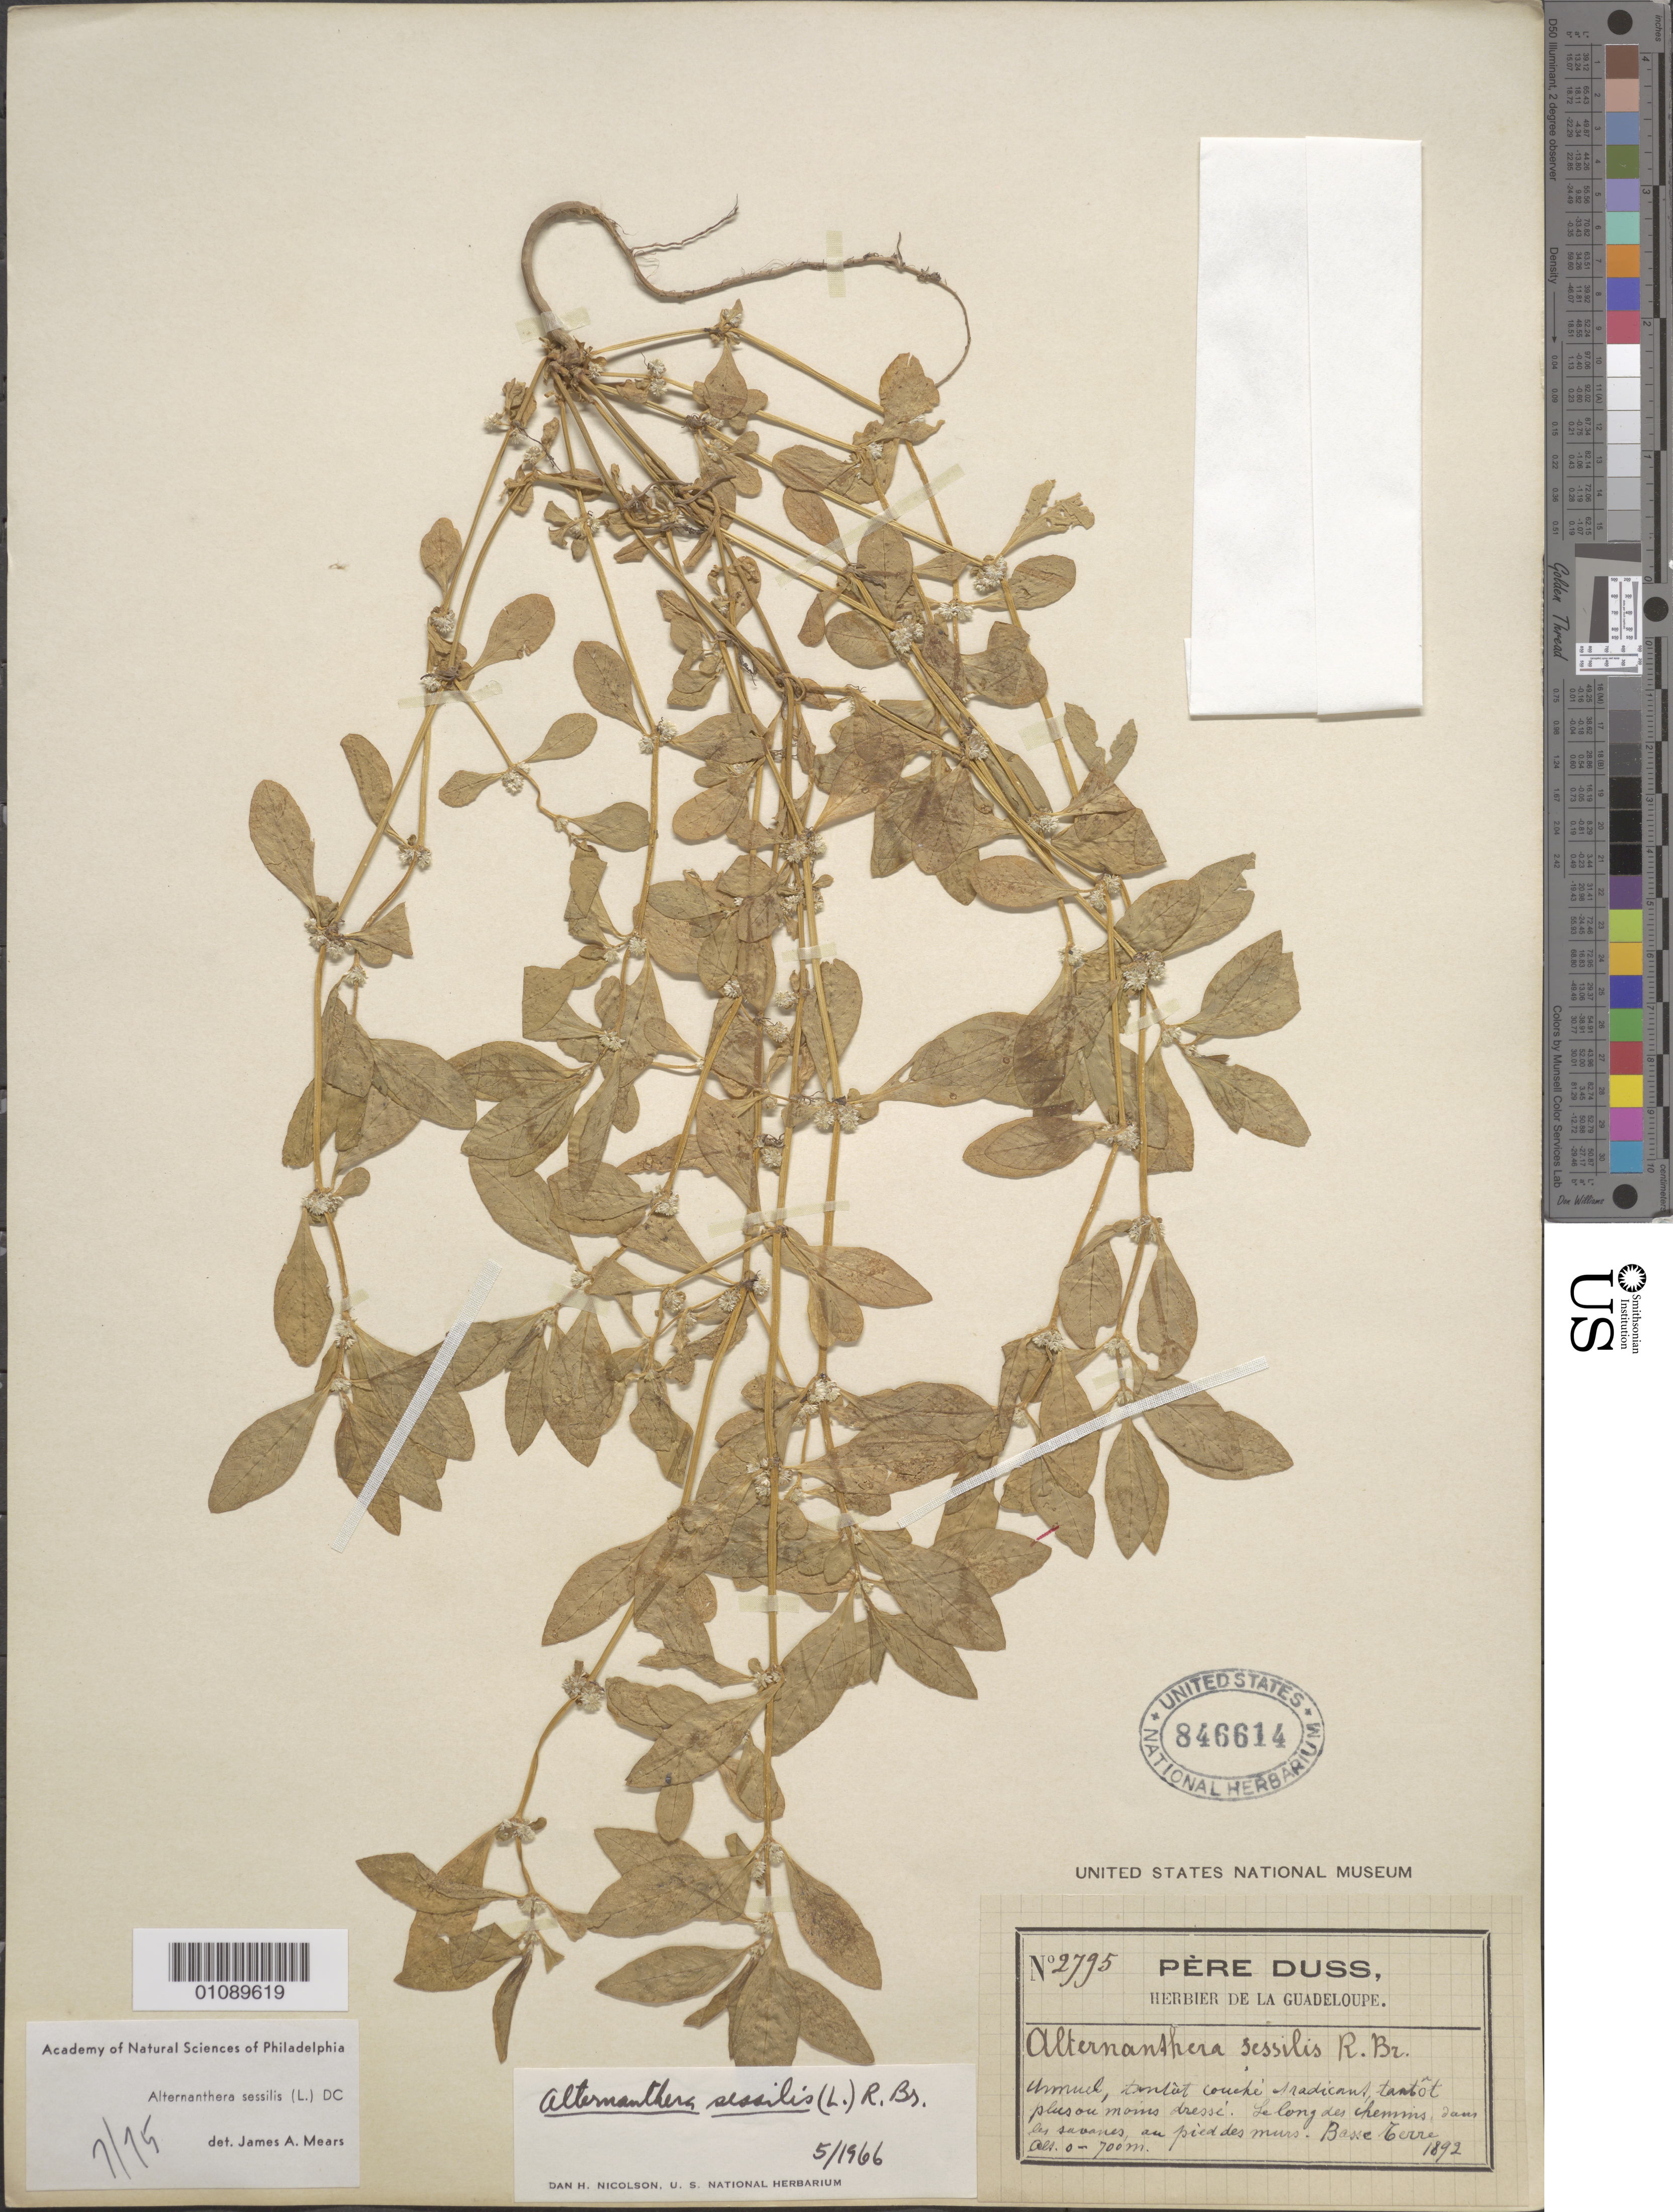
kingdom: Plantae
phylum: Tracheophyta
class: Magnoliopsida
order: Caryophyllales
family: Amaranthaceae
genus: Alternanthera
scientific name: Alternanthera sessilis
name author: (L.) DC.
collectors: Père Duss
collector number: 2795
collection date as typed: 1892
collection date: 1892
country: Guadeloupe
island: Basse Terre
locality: Basse-Terre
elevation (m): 0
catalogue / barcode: US 846614